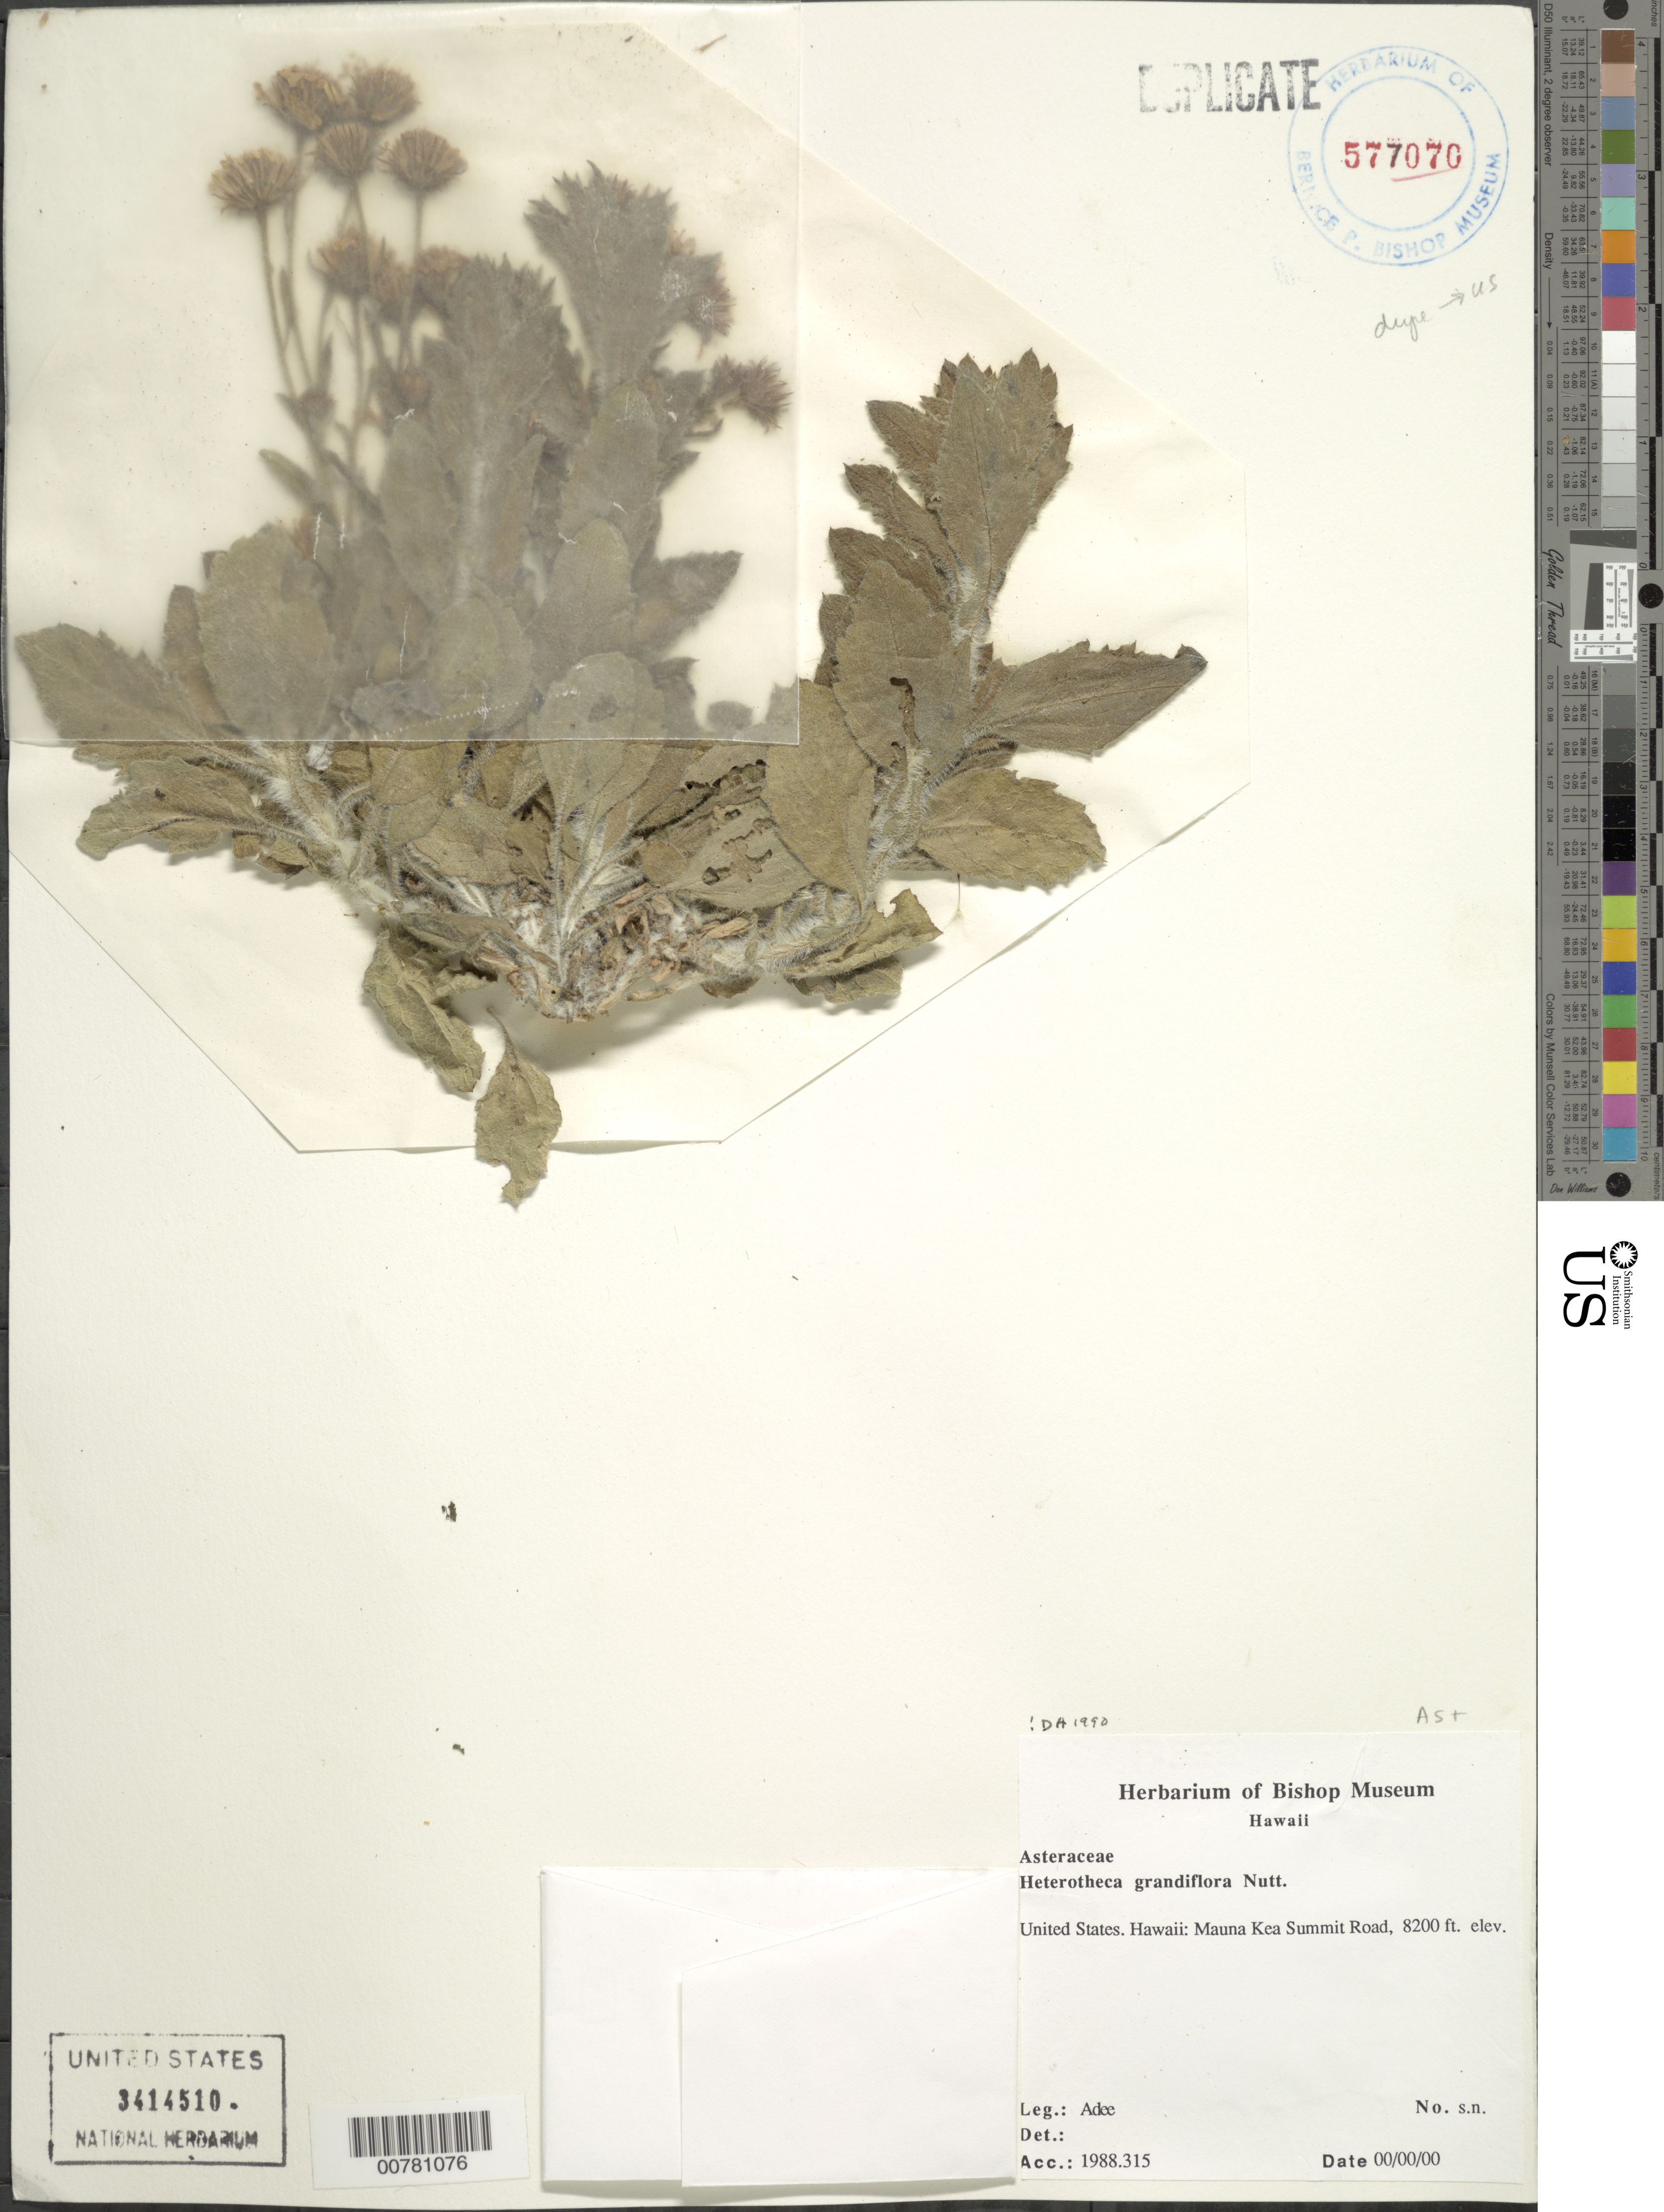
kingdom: Plantae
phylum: Tracheophyta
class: Magnoliopsida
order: Asterales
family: Asteraceae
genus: Heterotheca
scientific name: Heterotheca grandiflora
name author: Nutt.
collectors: -- Adee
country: United States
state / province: Hawaii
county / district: Hawaii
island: Hawaii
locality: Mauna Kea Summit Road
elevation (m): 2499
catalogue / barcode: US 3414510